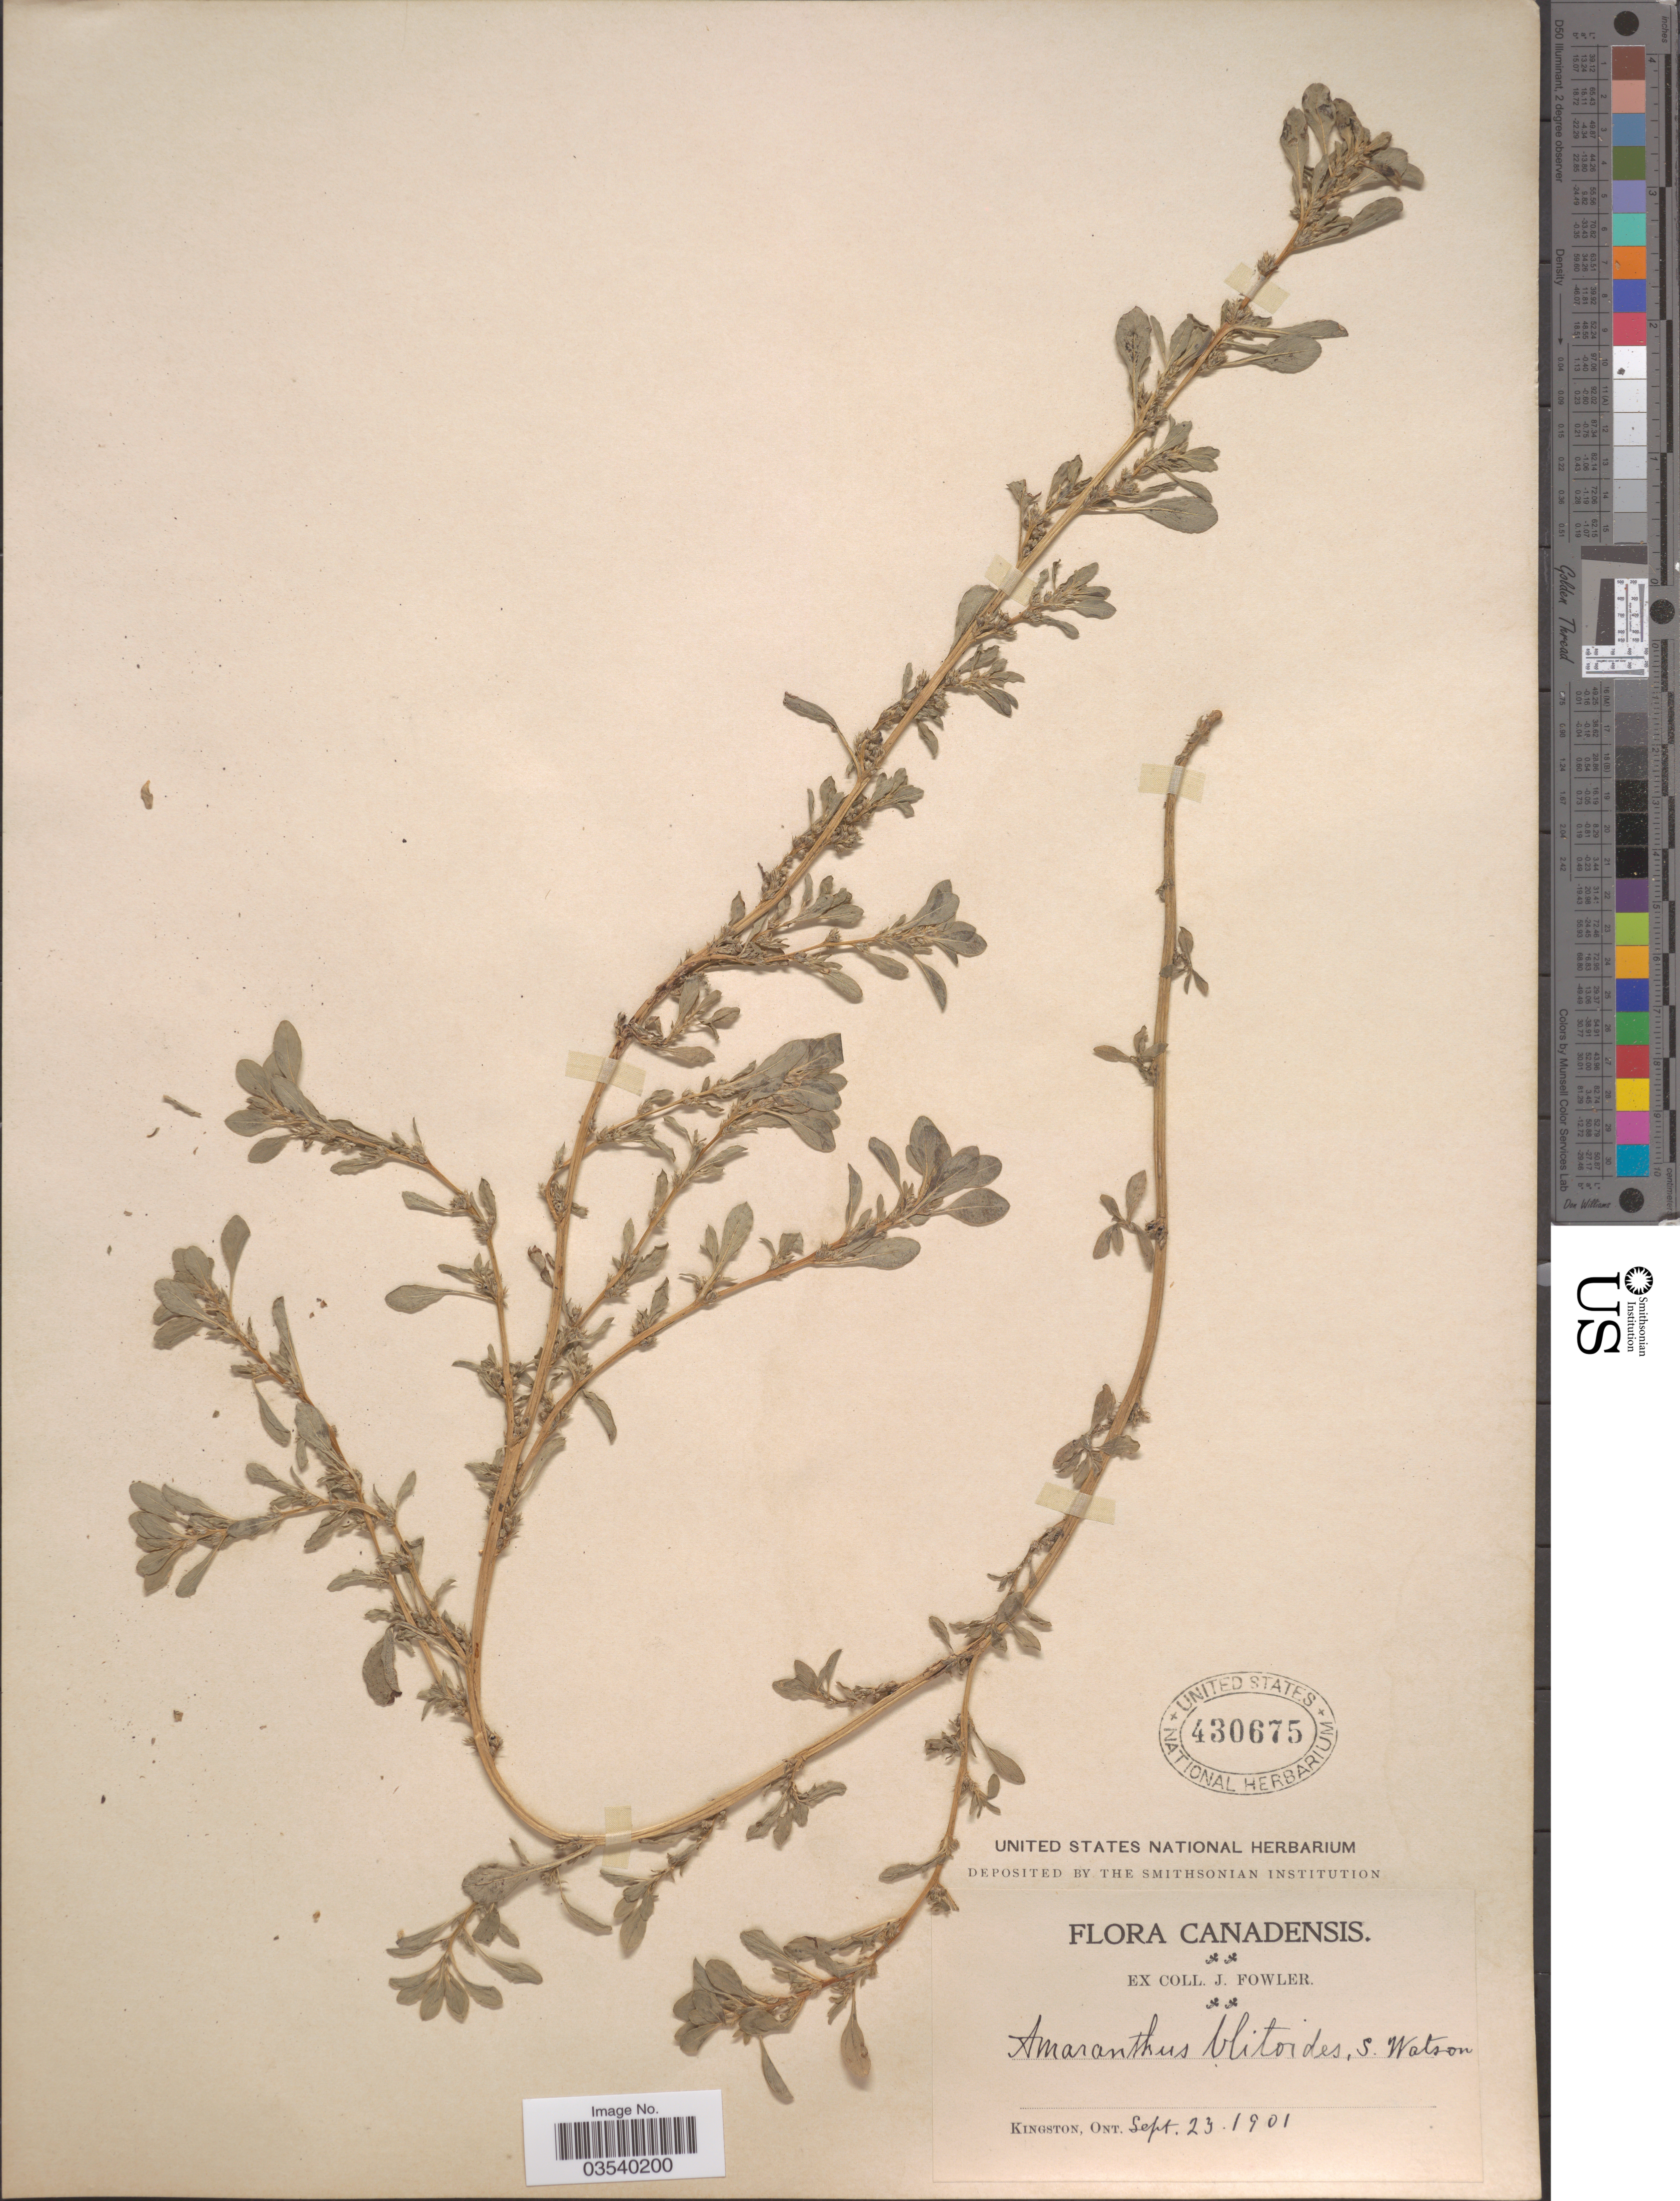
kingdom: Plantae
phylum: Tracheophyta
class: Magnoliopsida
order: Caryophyllales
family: Amaranthaceae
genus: Amaranthus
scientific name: Amaranthus blitoides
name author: S. Watson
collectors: J. Fowler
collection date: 1901-09-23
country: Canada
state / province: Ontario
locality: Kingston.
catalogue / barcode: US 430675